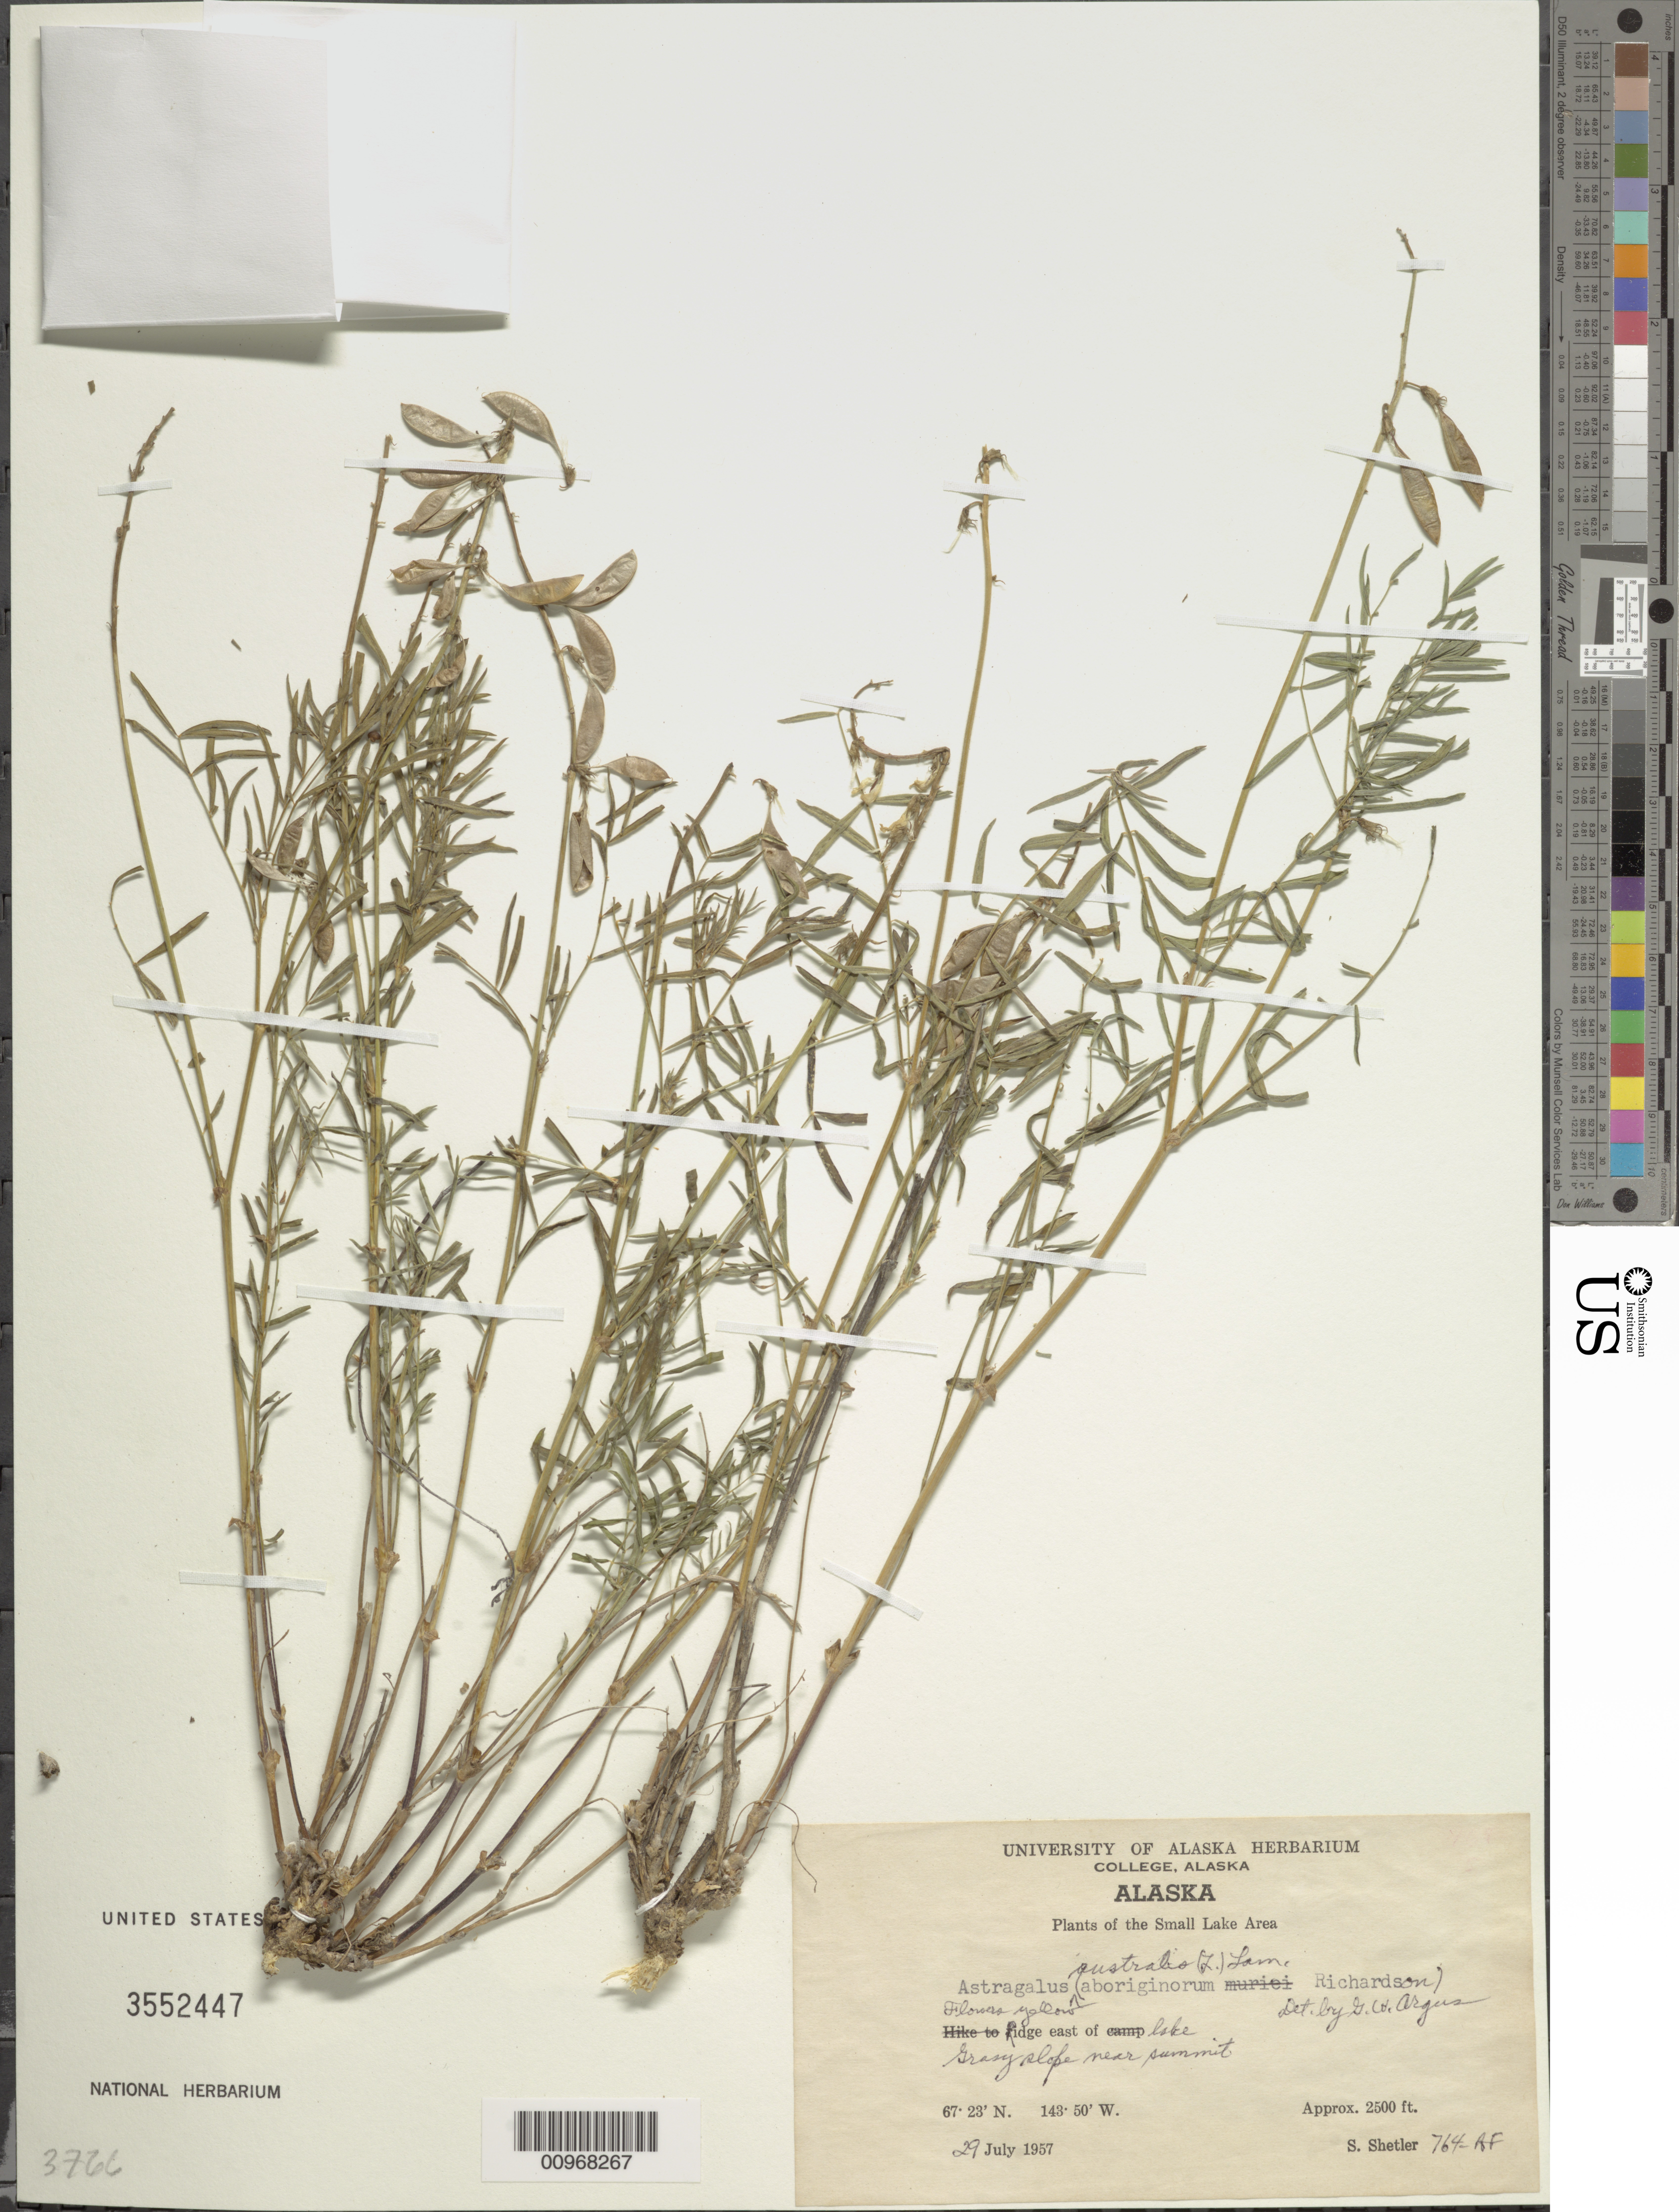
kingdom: Plantae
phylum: Tracheophyta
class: Magnoliopsida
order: Fabales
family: Fabaceae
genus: Astragalus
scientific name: Astragalus australis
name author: (L.) Lam.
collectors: S. Shetler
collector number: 764AF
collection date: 1957-07-29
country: United States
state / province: Alaska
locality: Small Lake Area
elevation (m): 762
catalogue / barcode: US 3552447